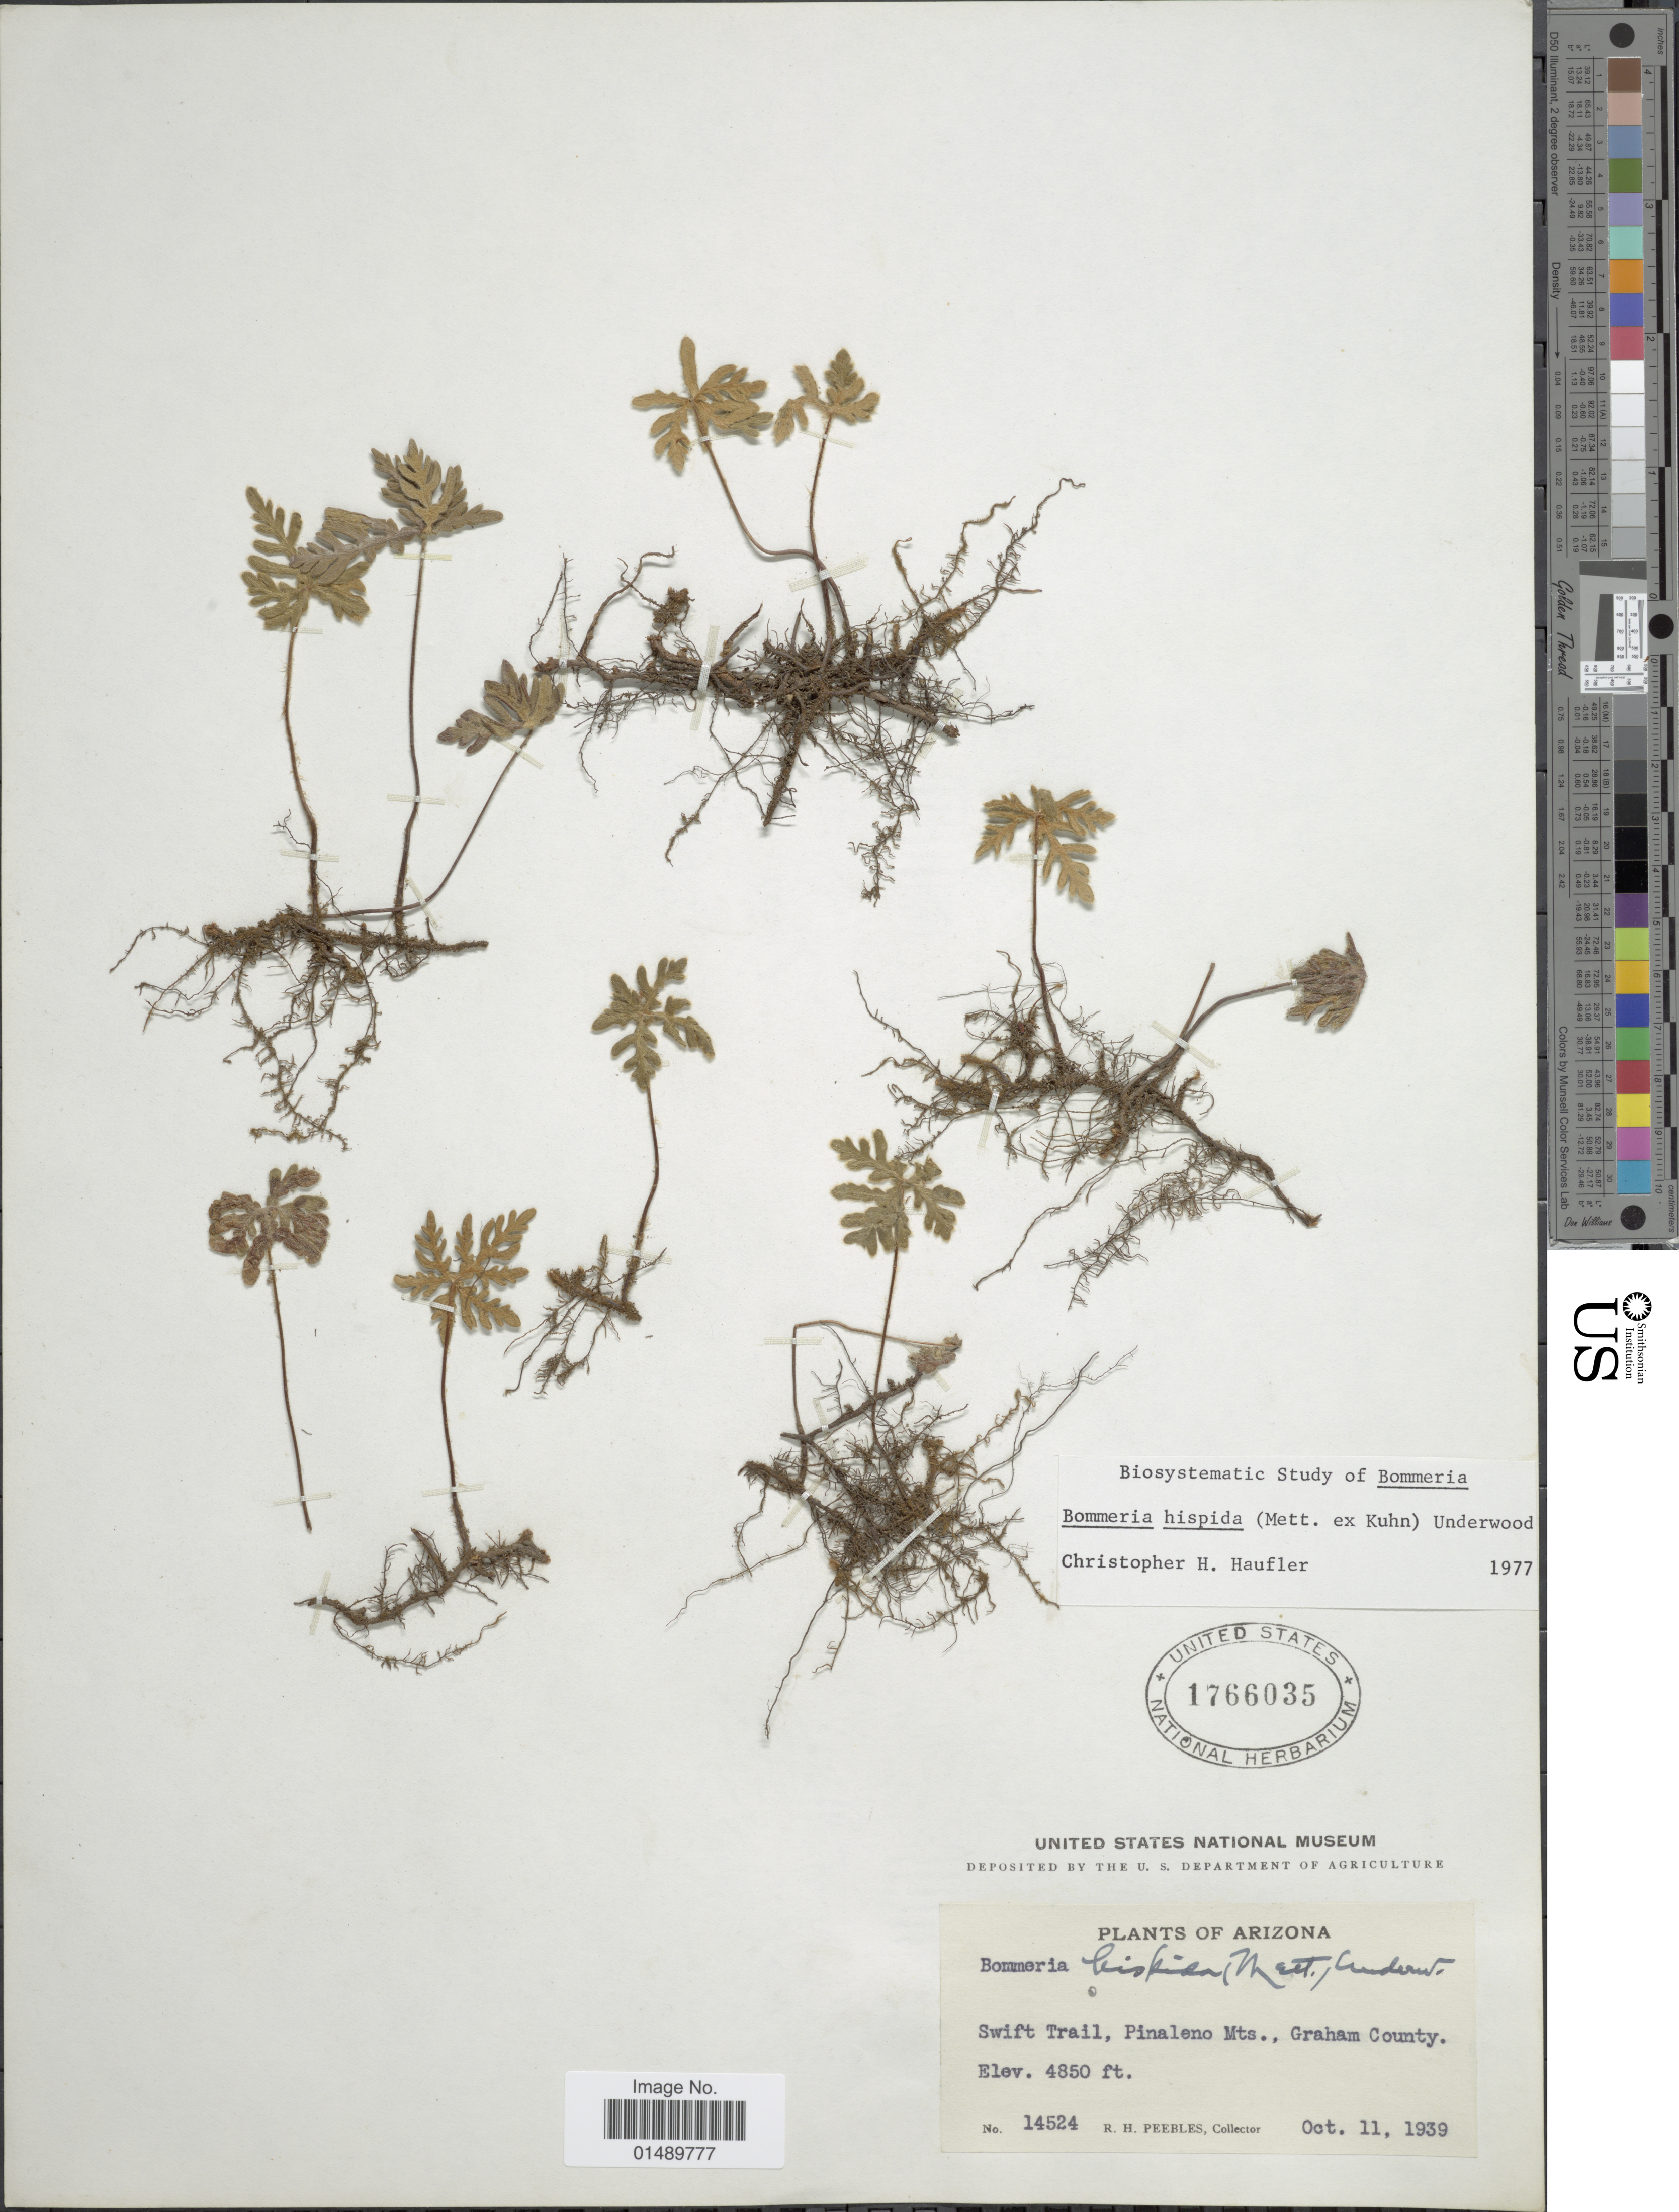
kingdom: Plantae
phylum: Tracheophyta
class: Polypodiopsida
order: Polypodiales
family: Pteridaceae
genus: Bommeria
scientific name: Bommeria hispida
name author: (Mett. ex Kuhn) Underw.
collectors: R. H. Peebles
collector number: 14524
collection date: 1939-10-11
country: United States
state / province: Arizona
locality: Arizona, Swift Trail, Pinaleno Mts., Graham County.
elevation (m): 1478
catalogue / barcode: US 1766035